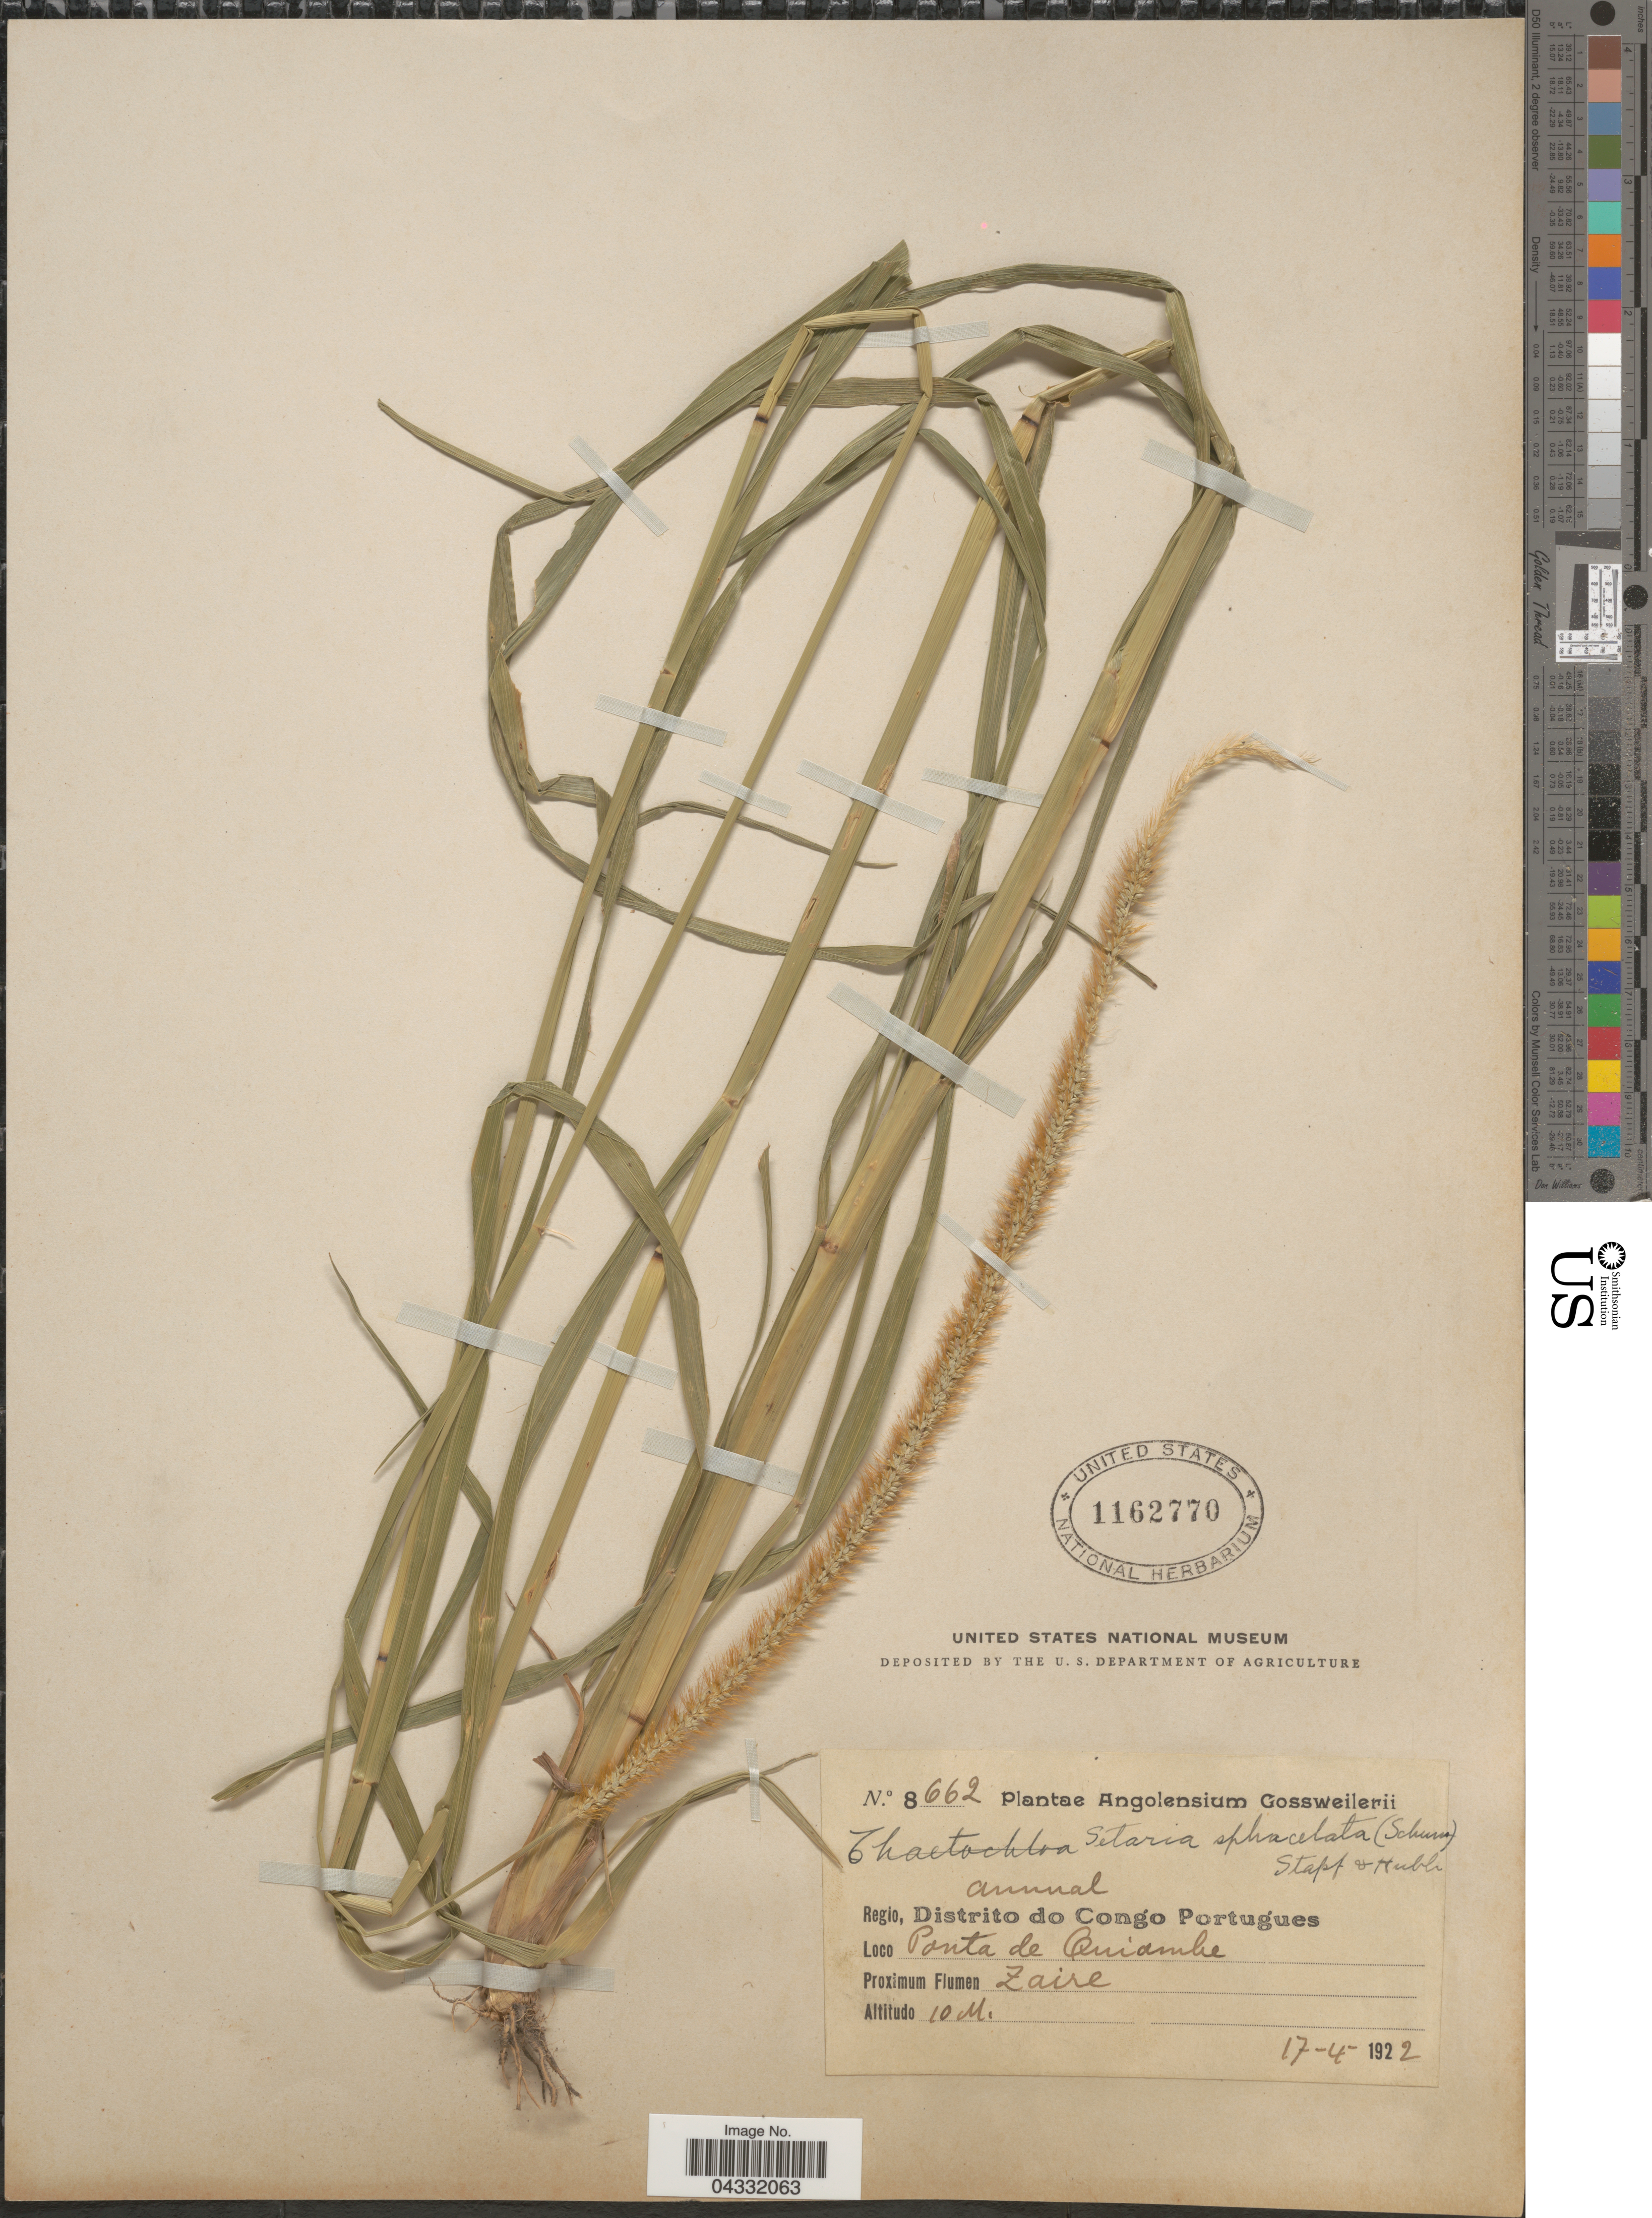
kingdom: Plantae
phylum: Tracheophyta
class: Liliopsida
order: Poales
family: Poaceae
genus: Setaria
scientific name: Setaria sphacelata var. splendida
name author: (Stapf) Clayton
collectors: -. Gossweiler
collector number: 8662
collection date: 1922-04-17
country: Angola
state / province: Zaire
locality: Regio, Distrito do Congo Portuguese. Ponta de Quiombe. Proximum Flumen Zaire.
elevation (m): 10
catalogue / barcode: US 1162770